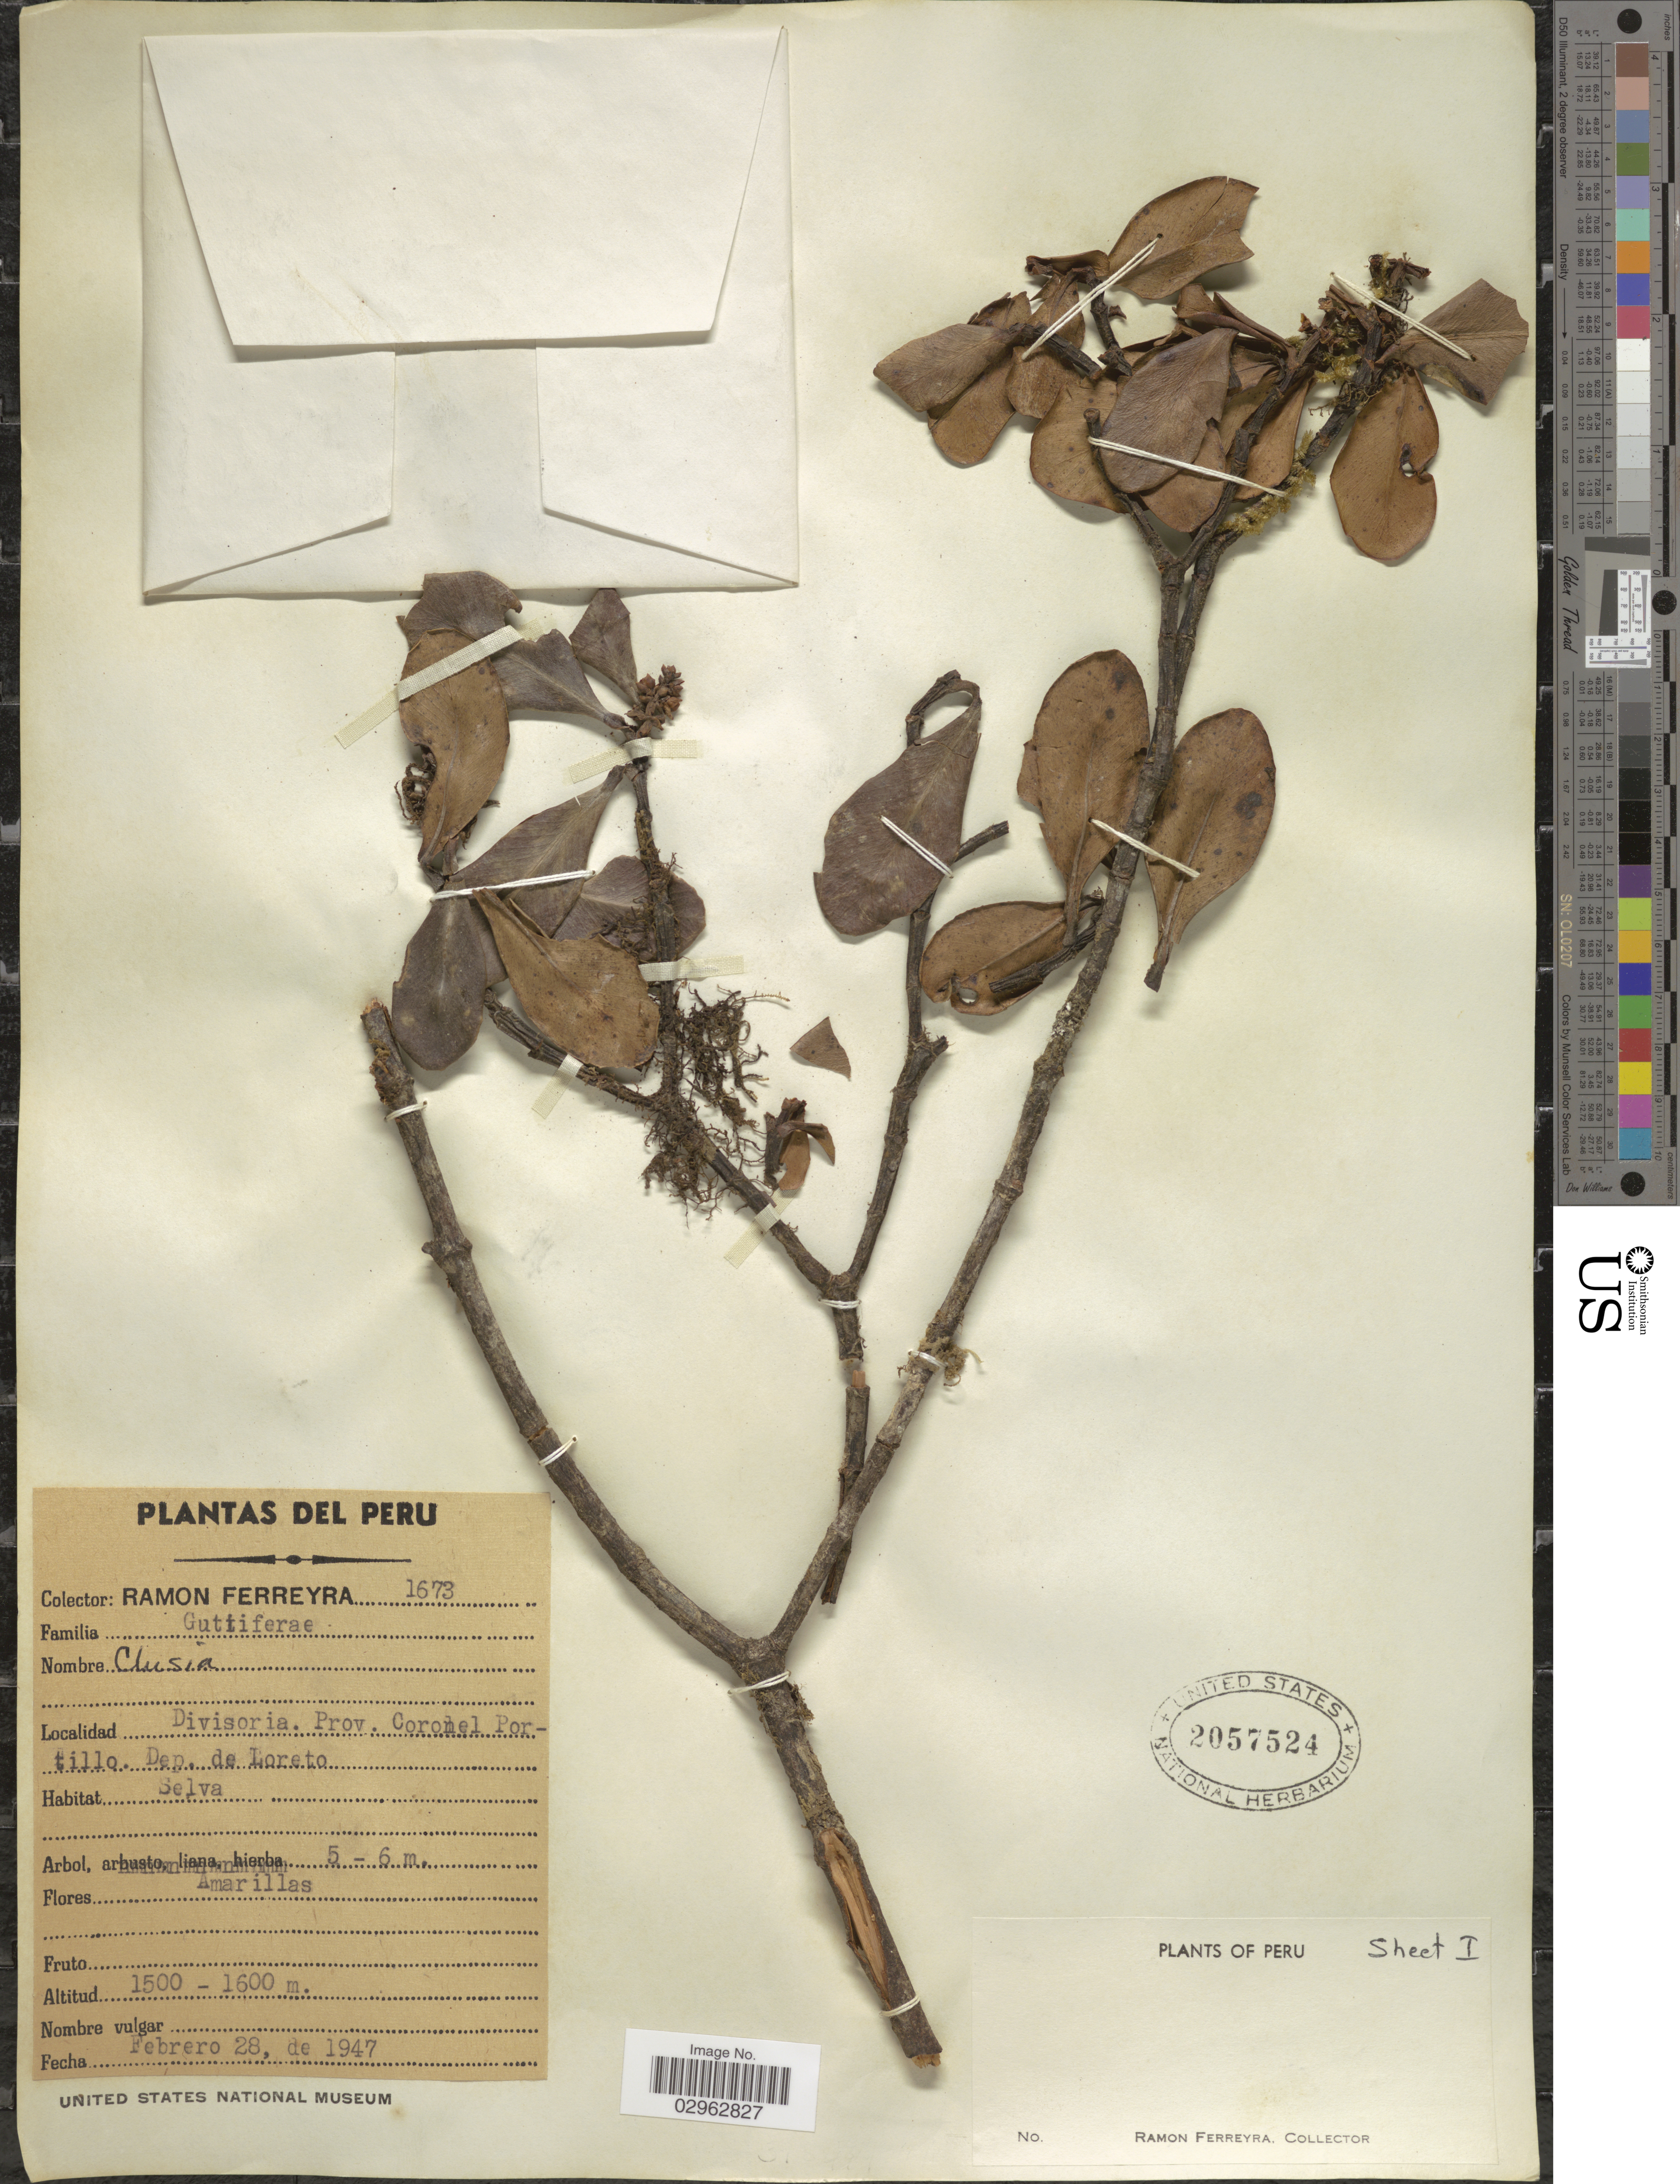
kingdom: Plantae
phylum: Tracheophyta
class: Magnoliopsida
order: Malpighiales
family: Clusiaceae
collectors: R. A. Ferreyra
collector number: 1673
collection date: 1947-02-28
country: Peru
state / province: Loreto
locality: Divisoria. Prov. Coronel Portillo. Dep. de Loreto.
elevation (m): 1500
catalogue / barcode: US 2057524